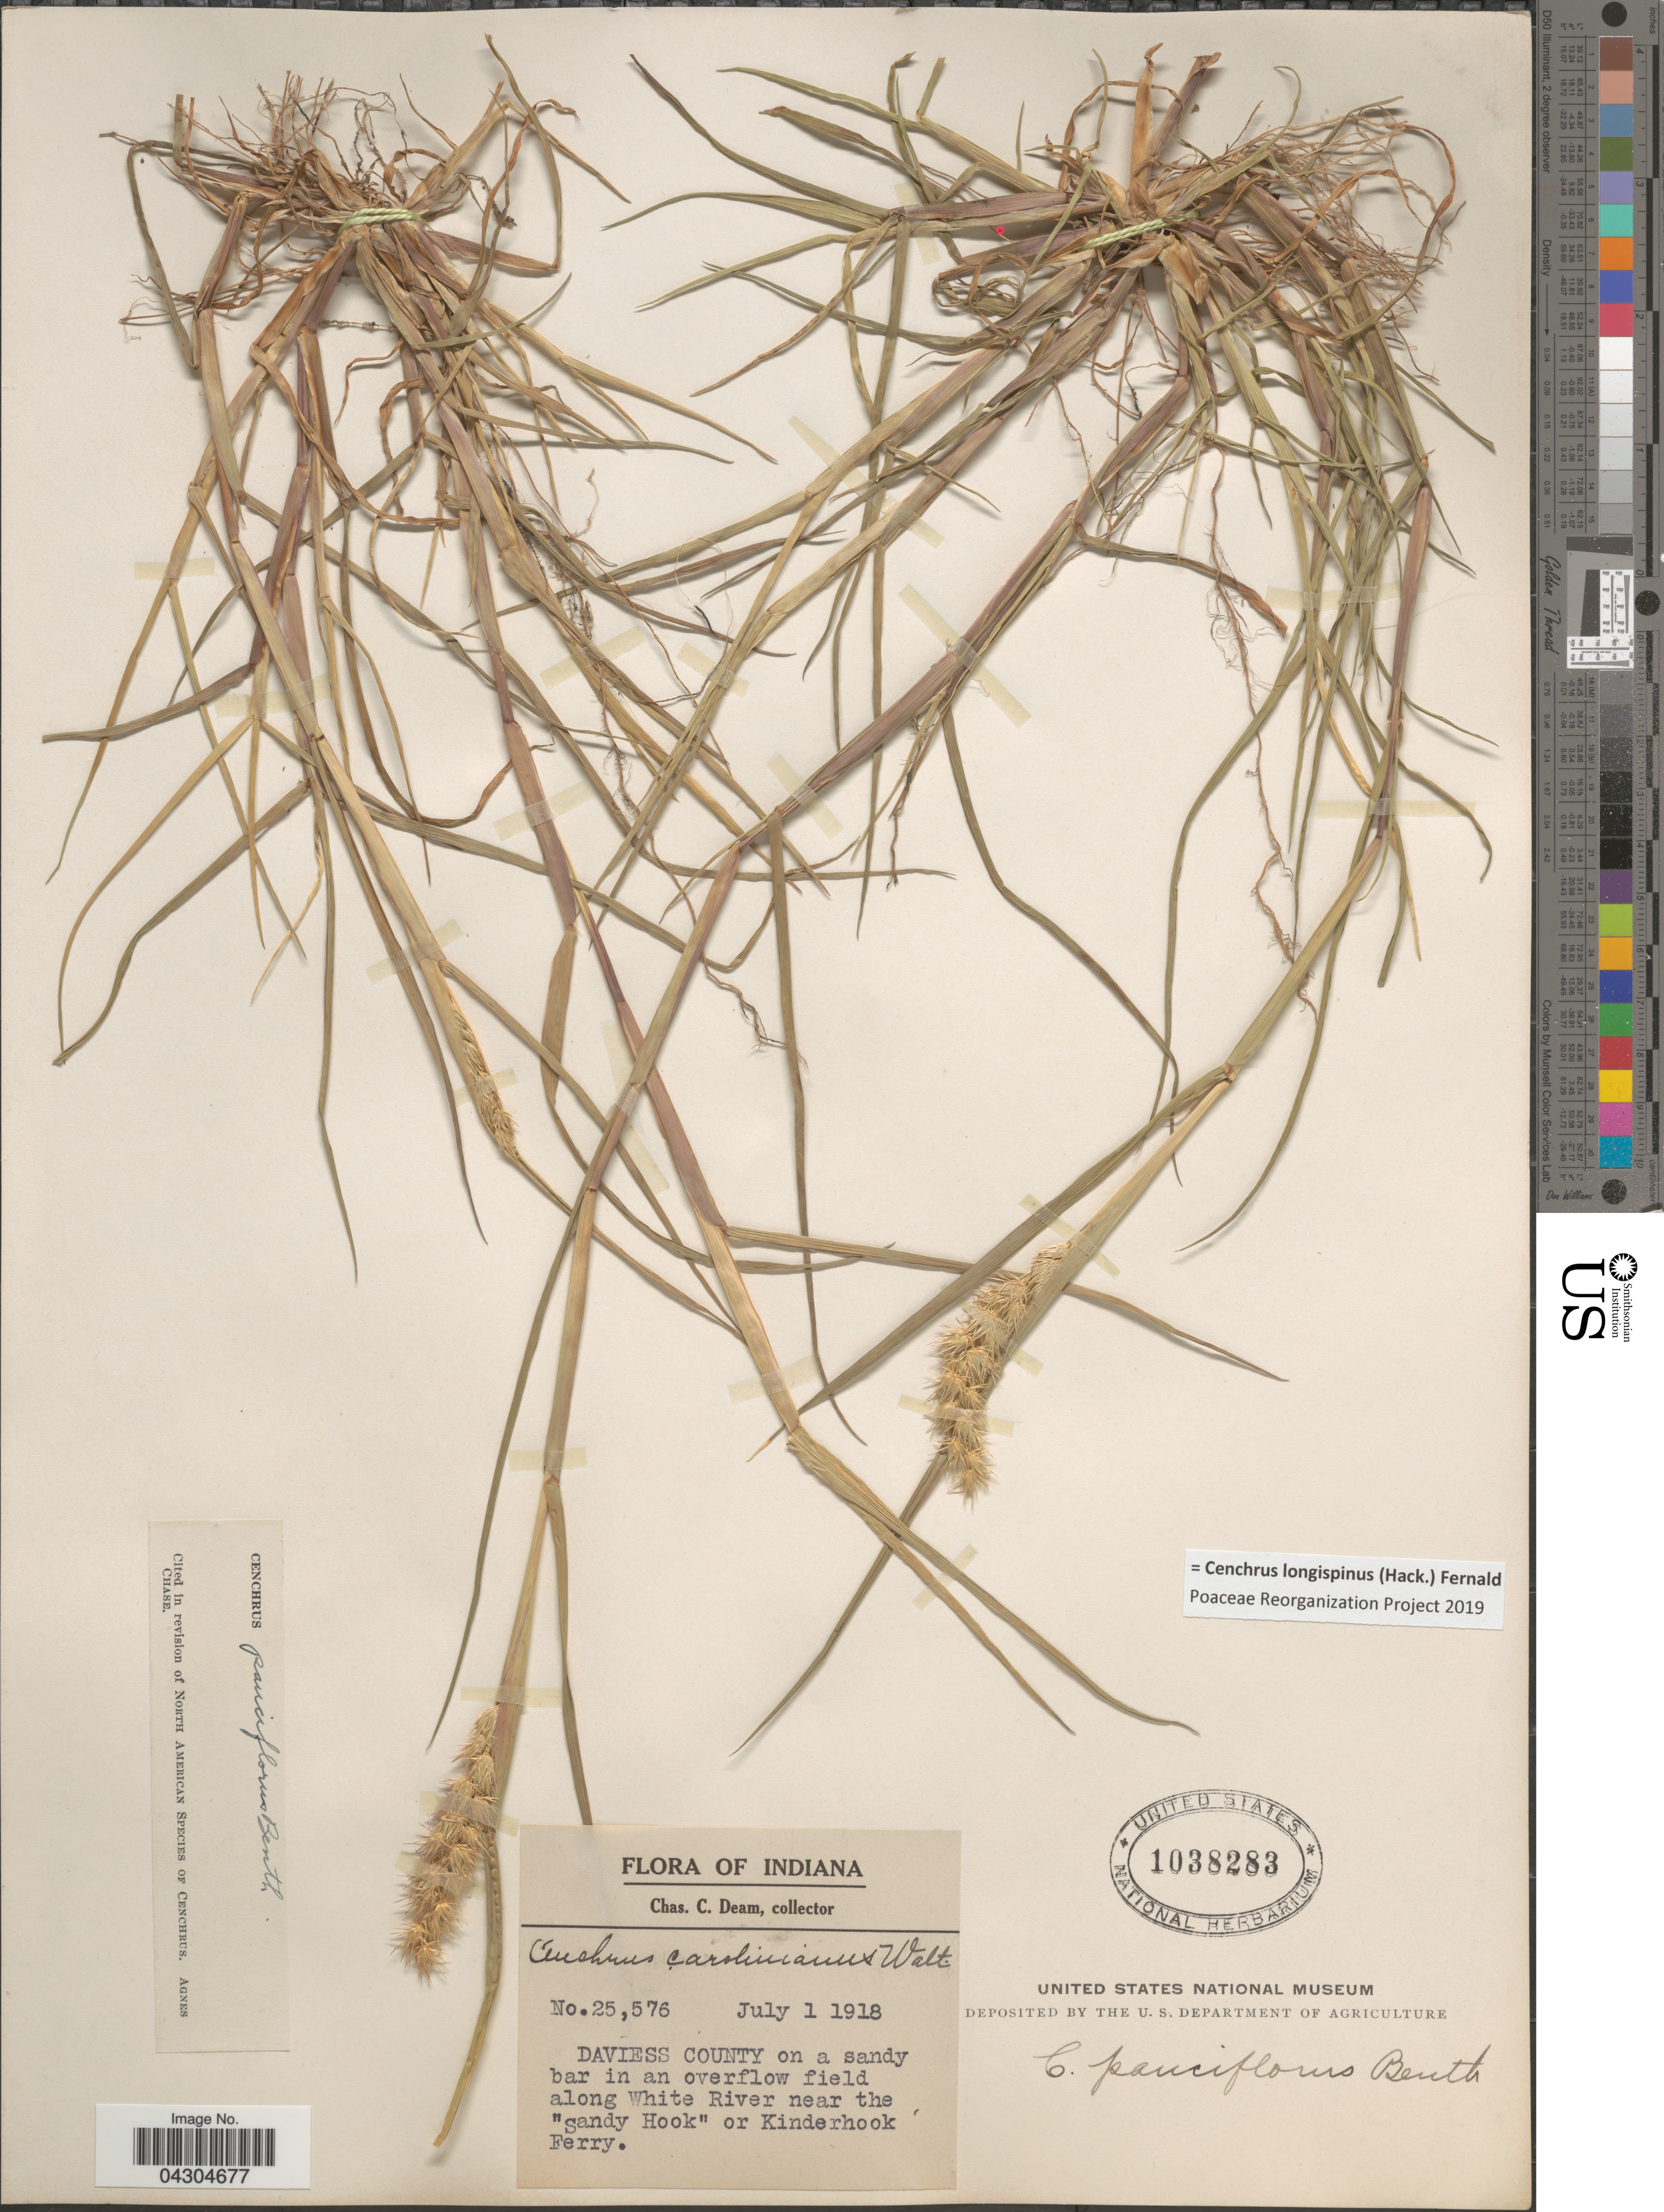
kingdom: Plantae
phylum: Tracheophyta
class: Liliopsida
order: Poales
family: Poaceae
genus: Cenchrus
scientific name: Cenchrus longispinus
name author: (Hack.) Fernald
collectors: C. C. Deam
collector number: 25576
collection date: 1918-07-01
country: United States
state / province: Indiana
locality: Daviess County on a sandy bar in an overflow field along White River near the "Sandy Hook" or Kinderhook Ferry.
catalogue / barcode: US 1038283